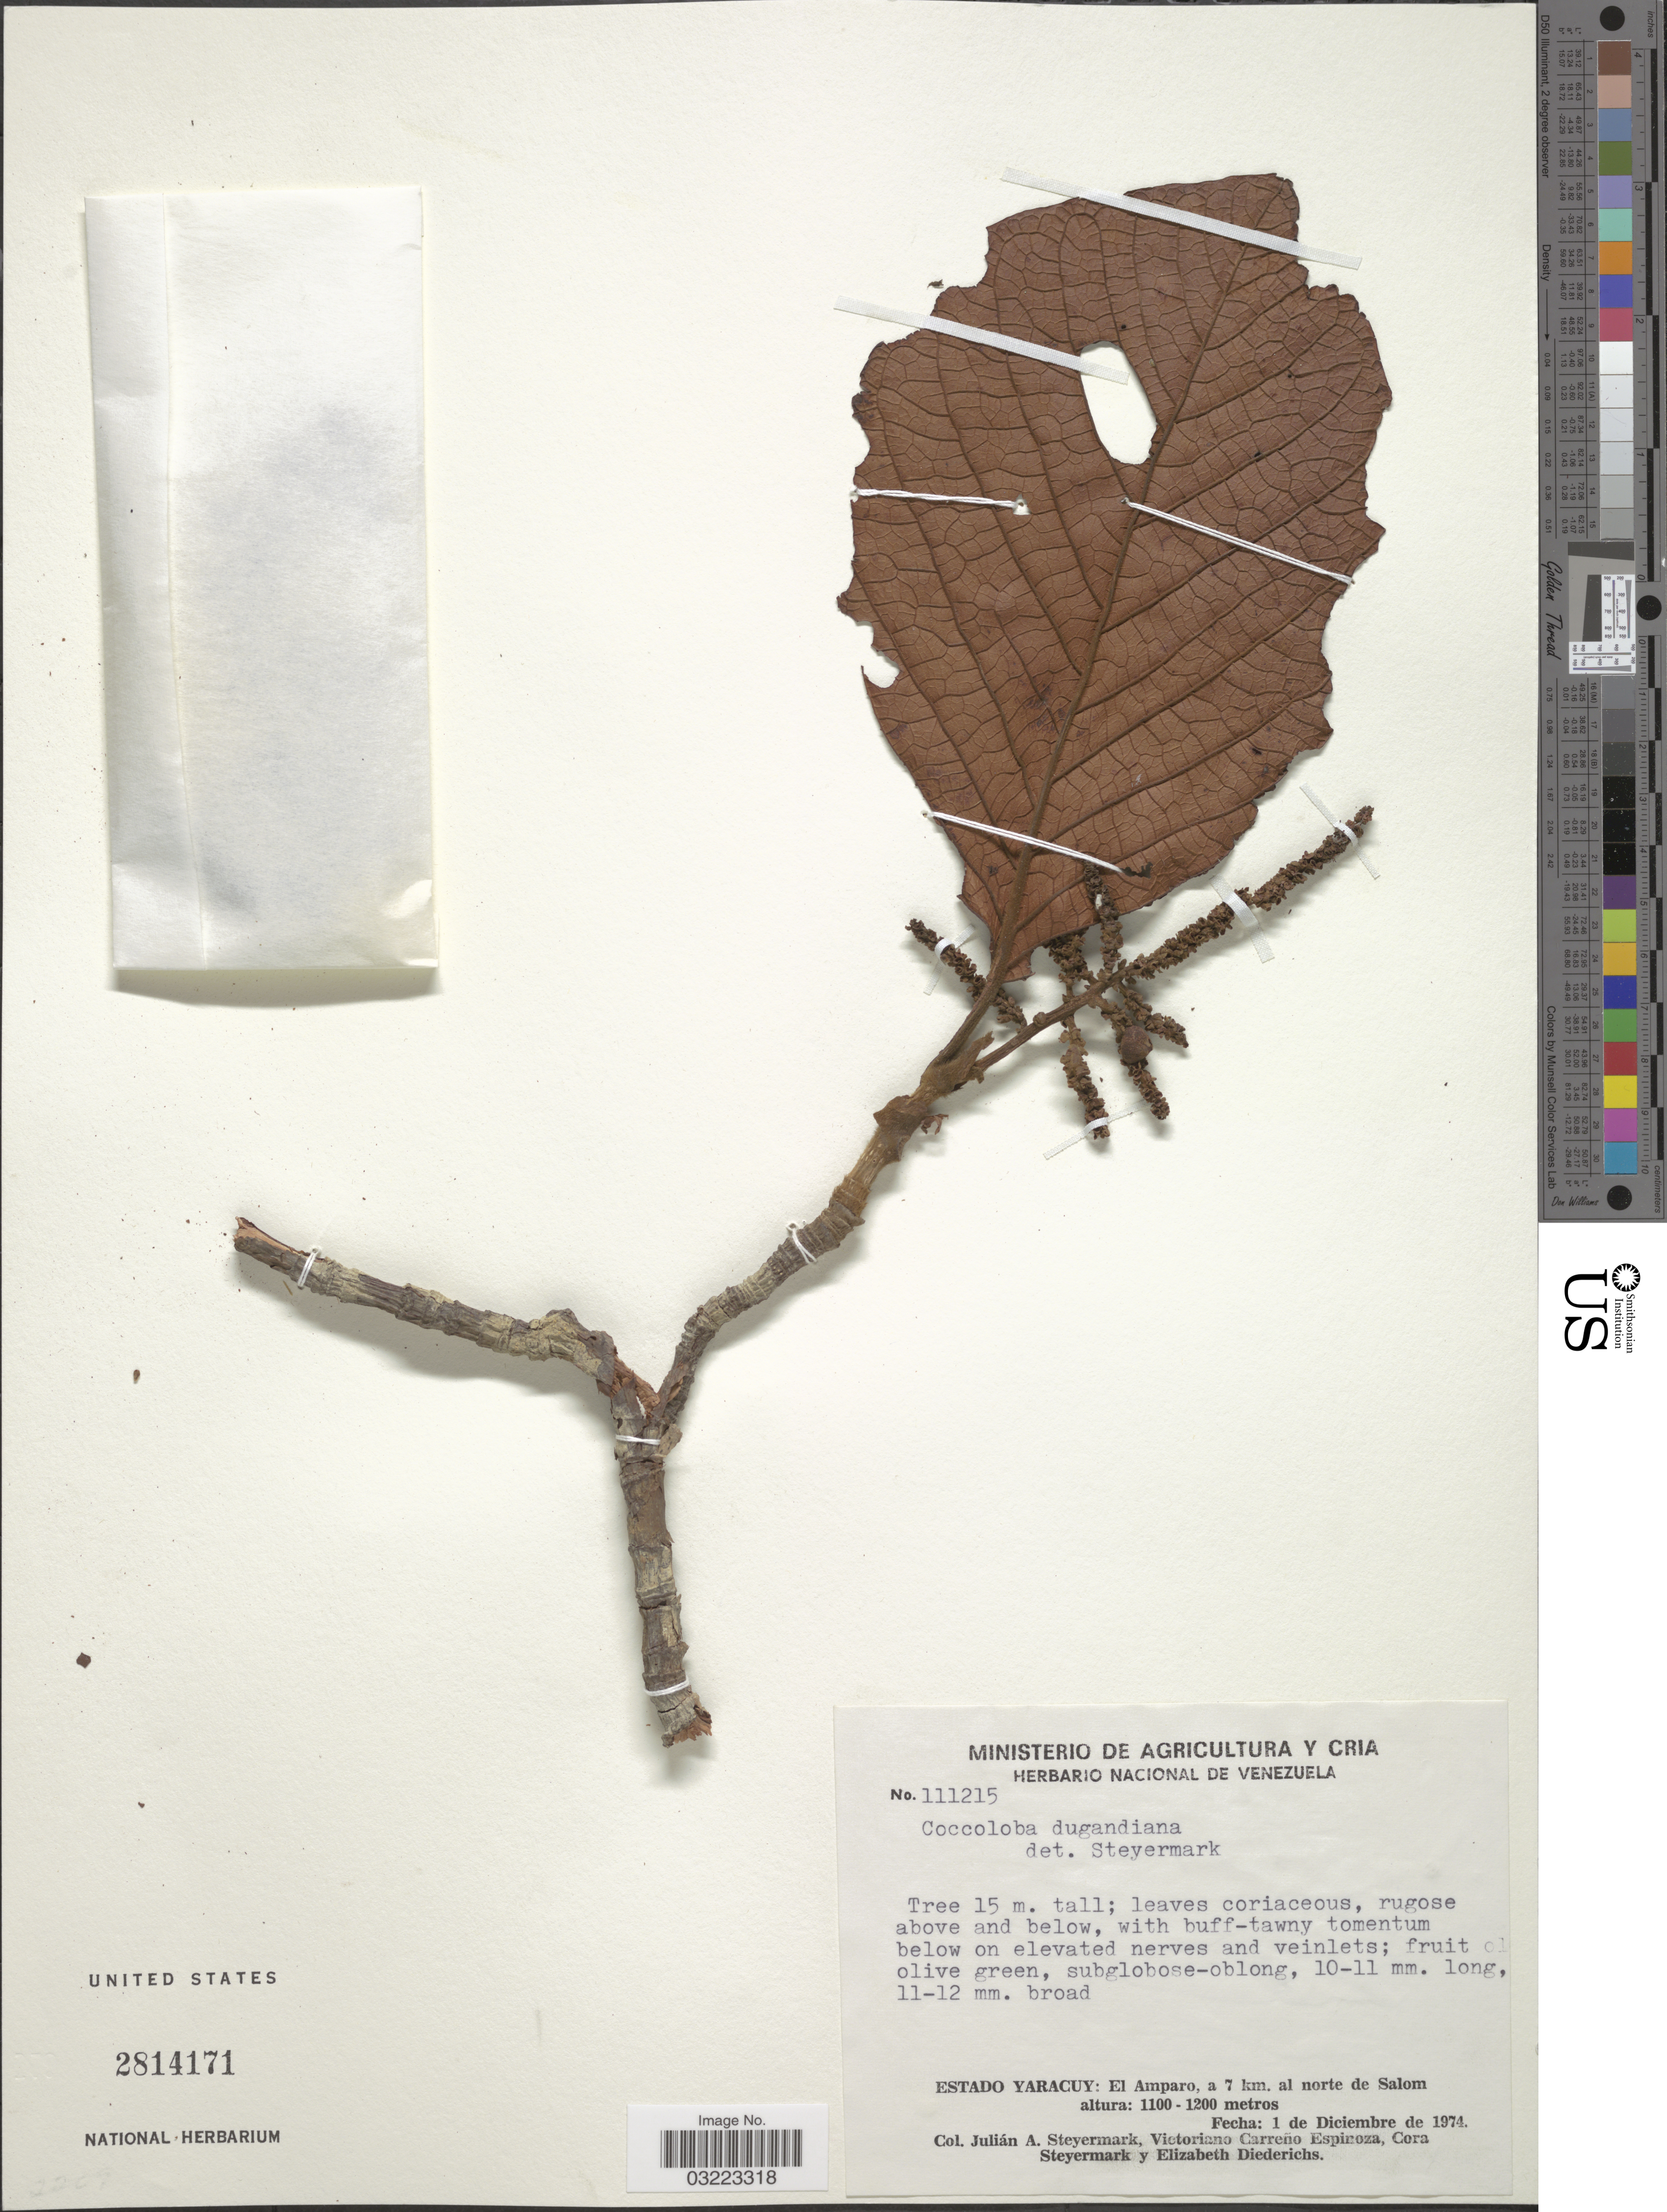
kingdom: Plantae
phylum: Tracheophyta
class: Magnoliopsida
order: Caryophyllales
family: Polygonaceae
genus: Coccoloba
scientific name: Coccoloba dugandiana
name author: A. Fernández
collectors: J. Steyermark, V. Carreño E., C. Steyermark & E. Diederichs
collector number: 111215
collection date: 1974-12-01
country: Venezuela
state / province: Yaracuy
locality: El Amparo, a 7 km. al norte de Salom.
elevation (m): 1100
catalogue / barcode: US 2814171